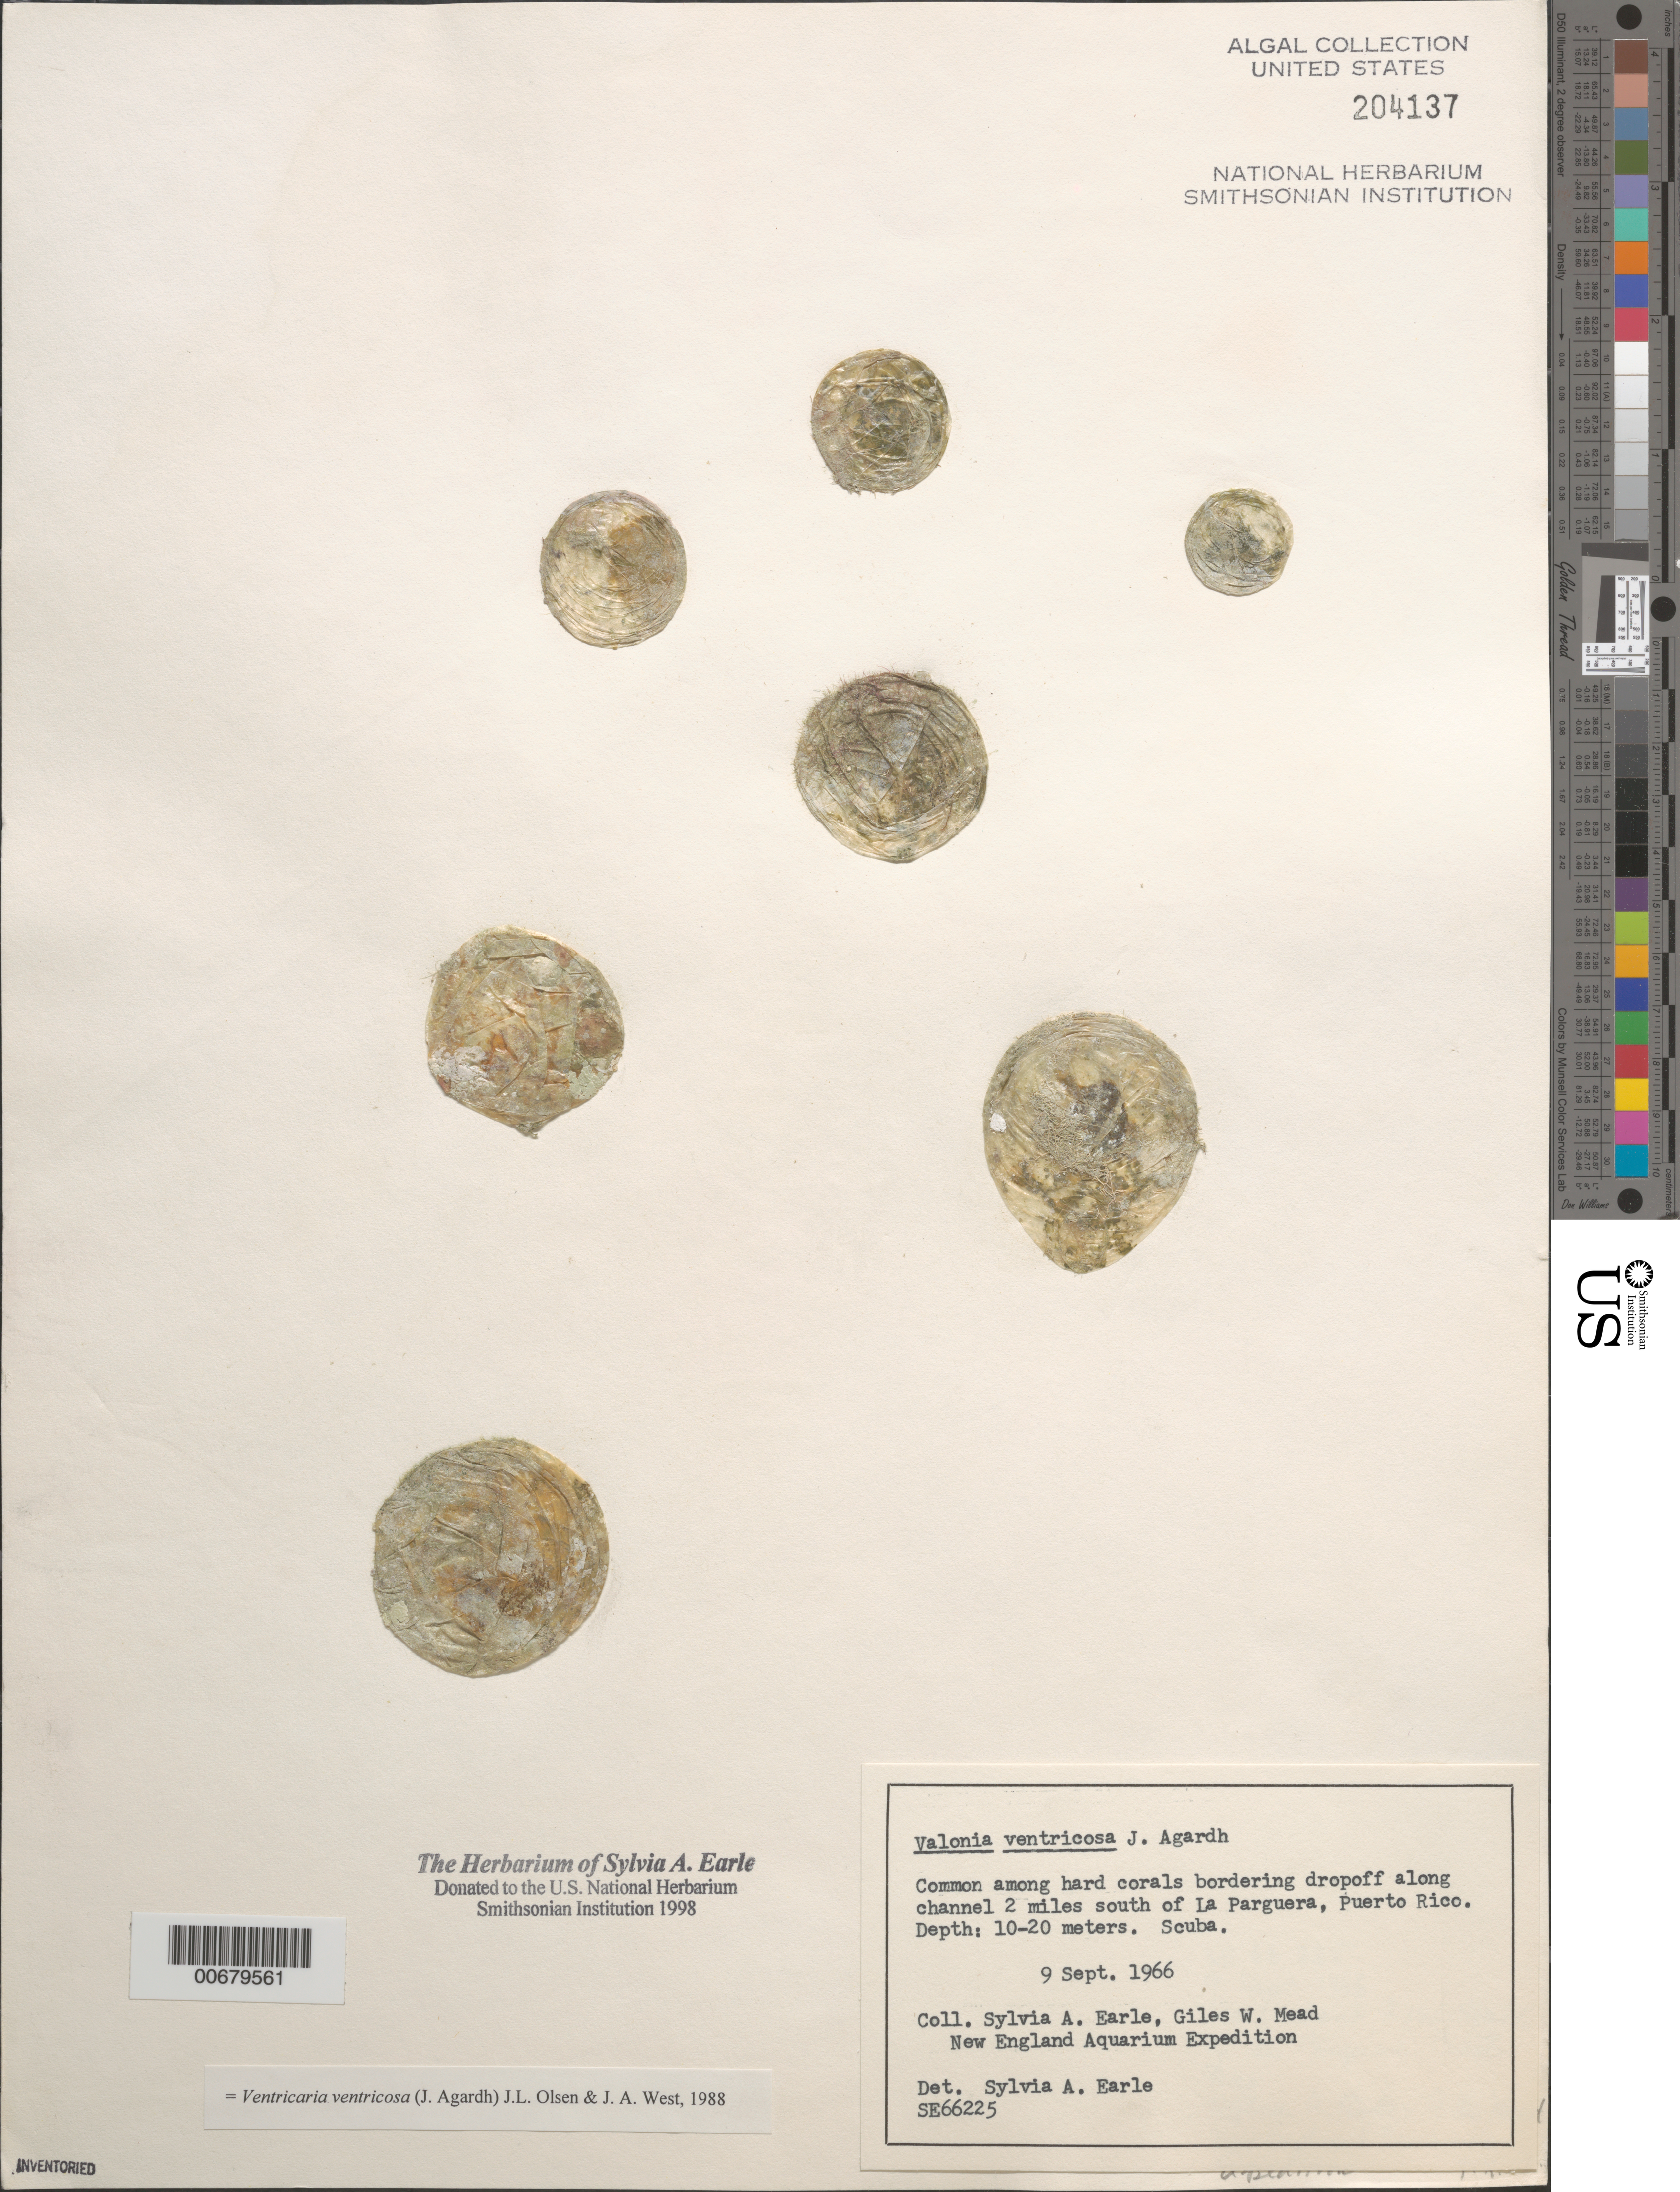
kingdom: Plantae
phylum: Chlorophyta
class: Ulvophyceae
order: Siphonocladales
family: Valoniaceae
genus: Valonia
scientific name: Valonia ventricosa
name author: J. Agardh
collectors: S. A. Earle & G. W. Mead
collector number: SE 66225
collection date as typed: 09 Sep 1966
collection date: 1966-09-09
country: Puerto Rico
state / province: Lajas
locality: Reef 2 miles south of La Parguera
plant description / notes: New England Aquarium Expedition to Puerto Rico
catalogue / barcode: US 204137